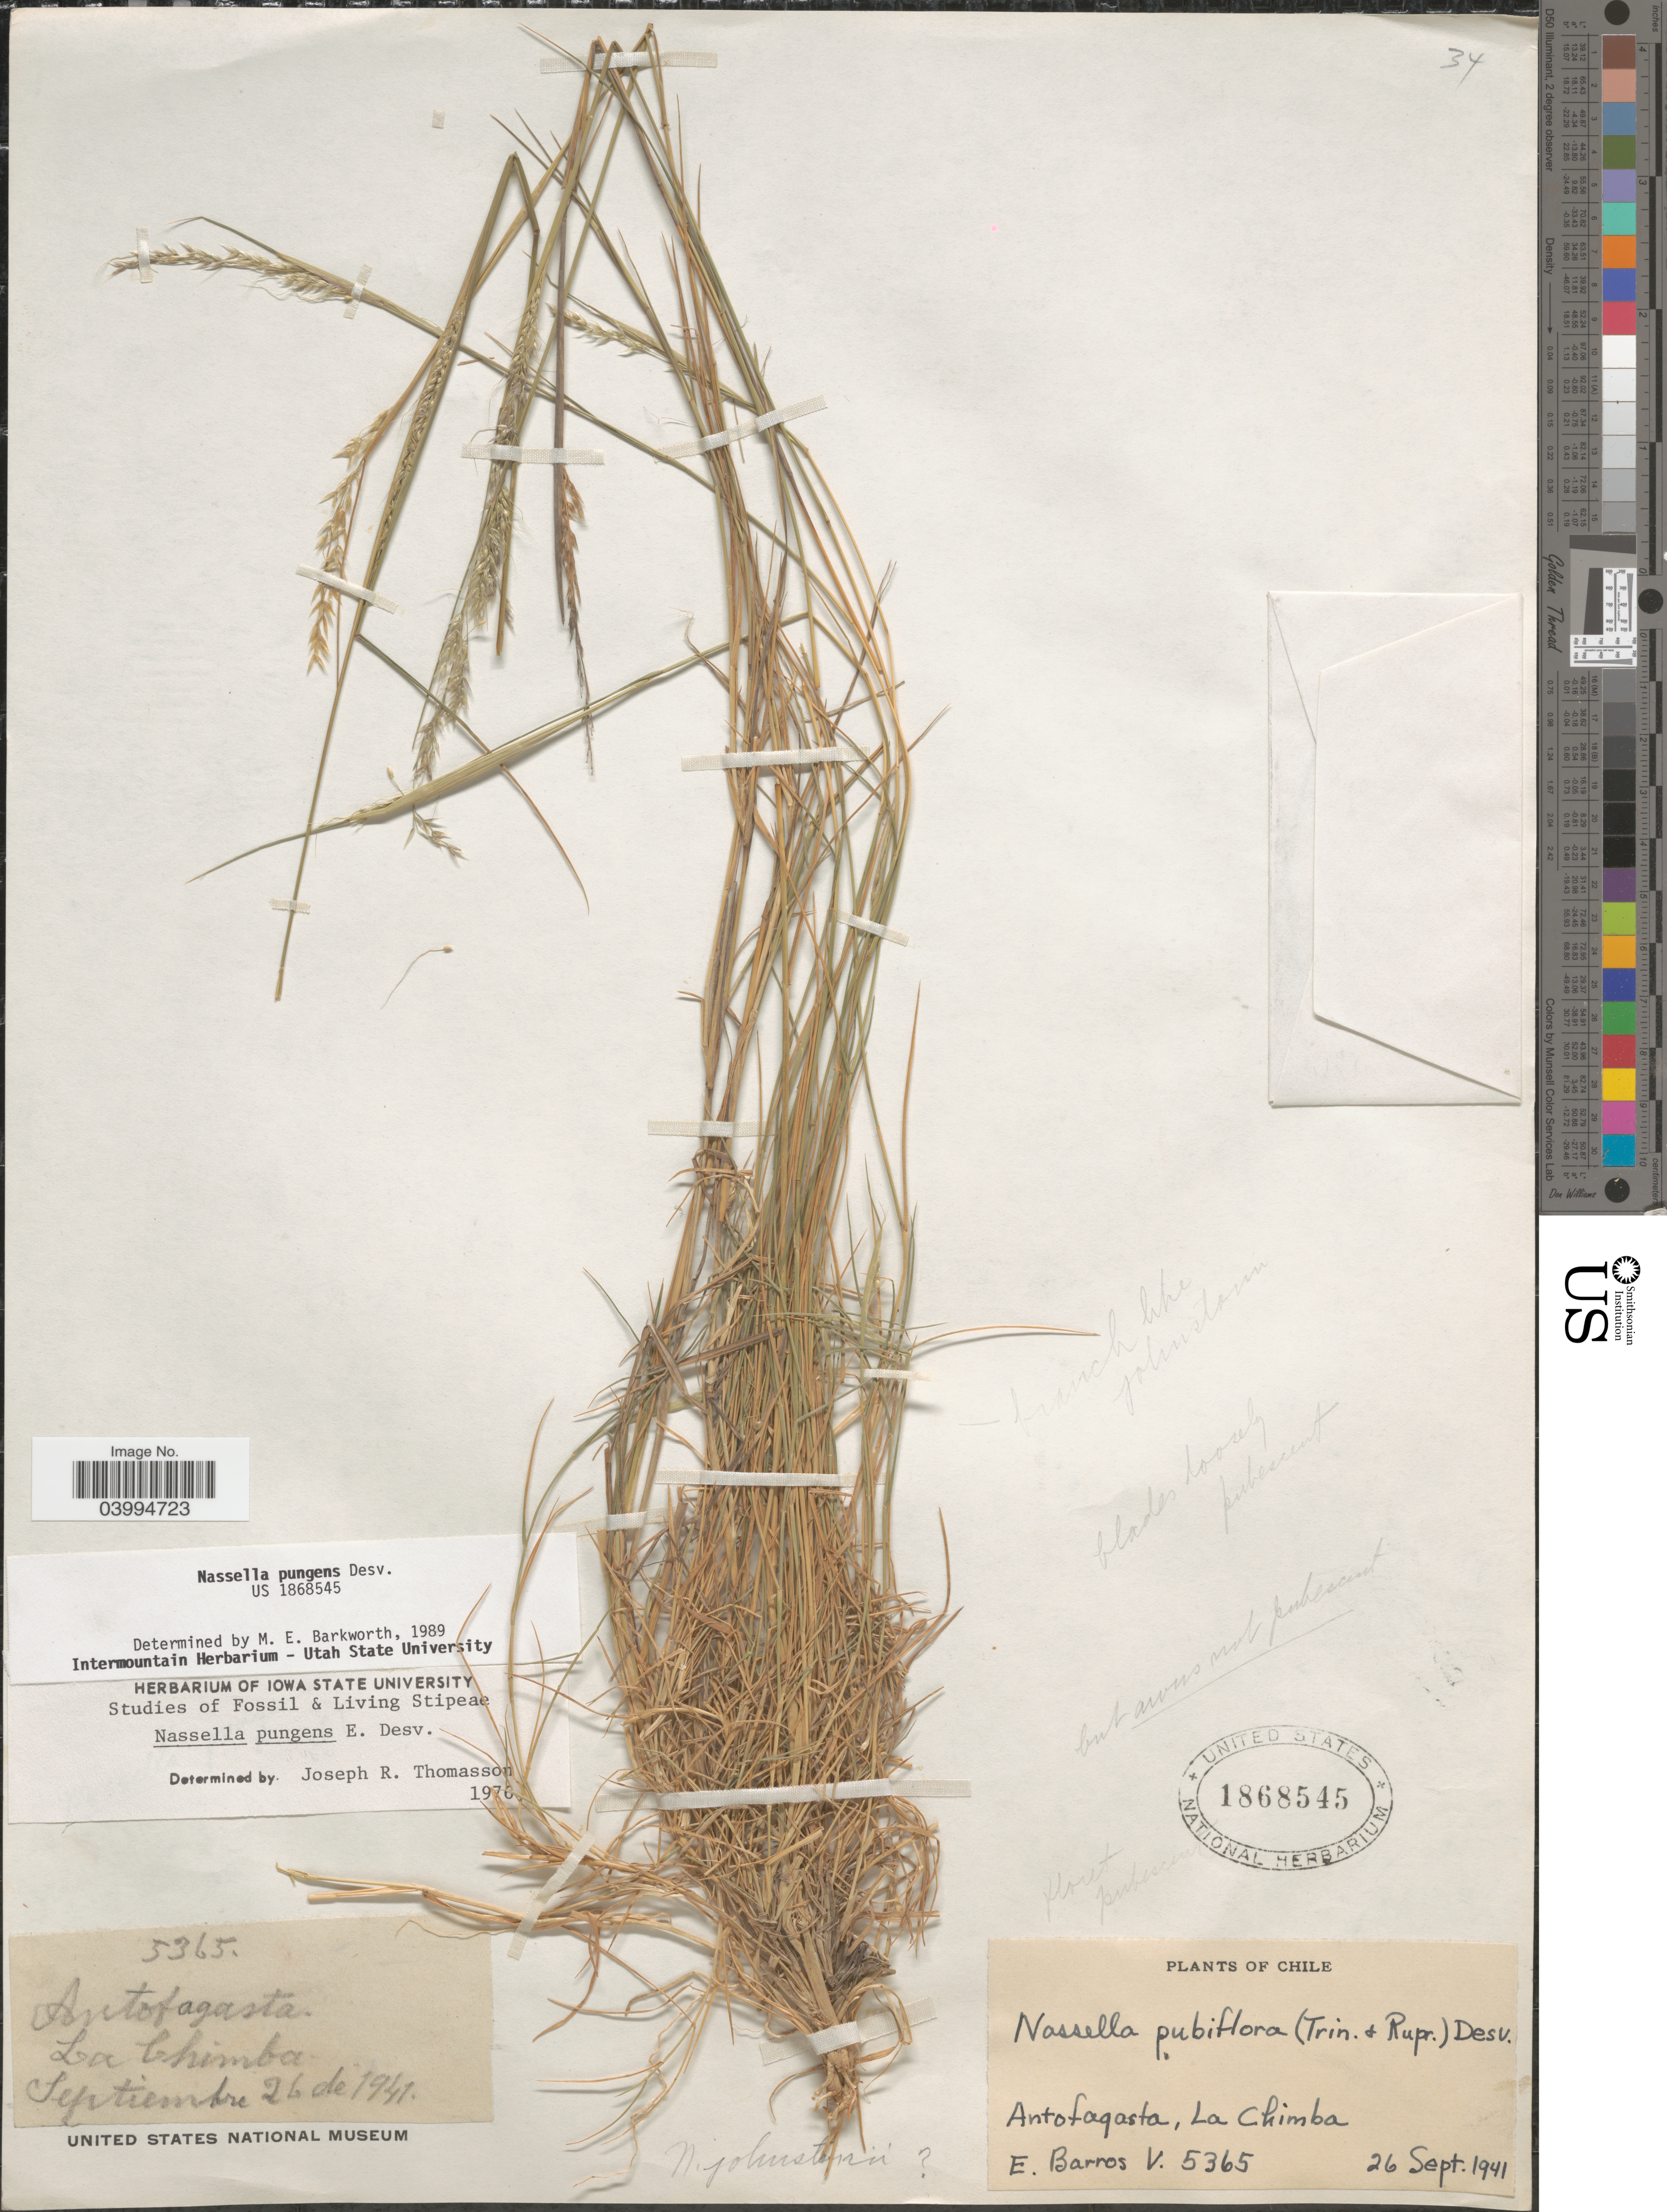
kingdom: Plantae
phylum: Tracheophyta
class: Liliopsida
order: Poales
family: Poaceae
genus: Nassella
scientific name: Nassella pungens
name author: É. Desv.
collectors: E. Barros V.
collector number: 5365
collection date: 1941-09-26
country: Chile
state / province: Antofagasta (II)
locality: La Chimba.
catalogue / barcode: US 1868545